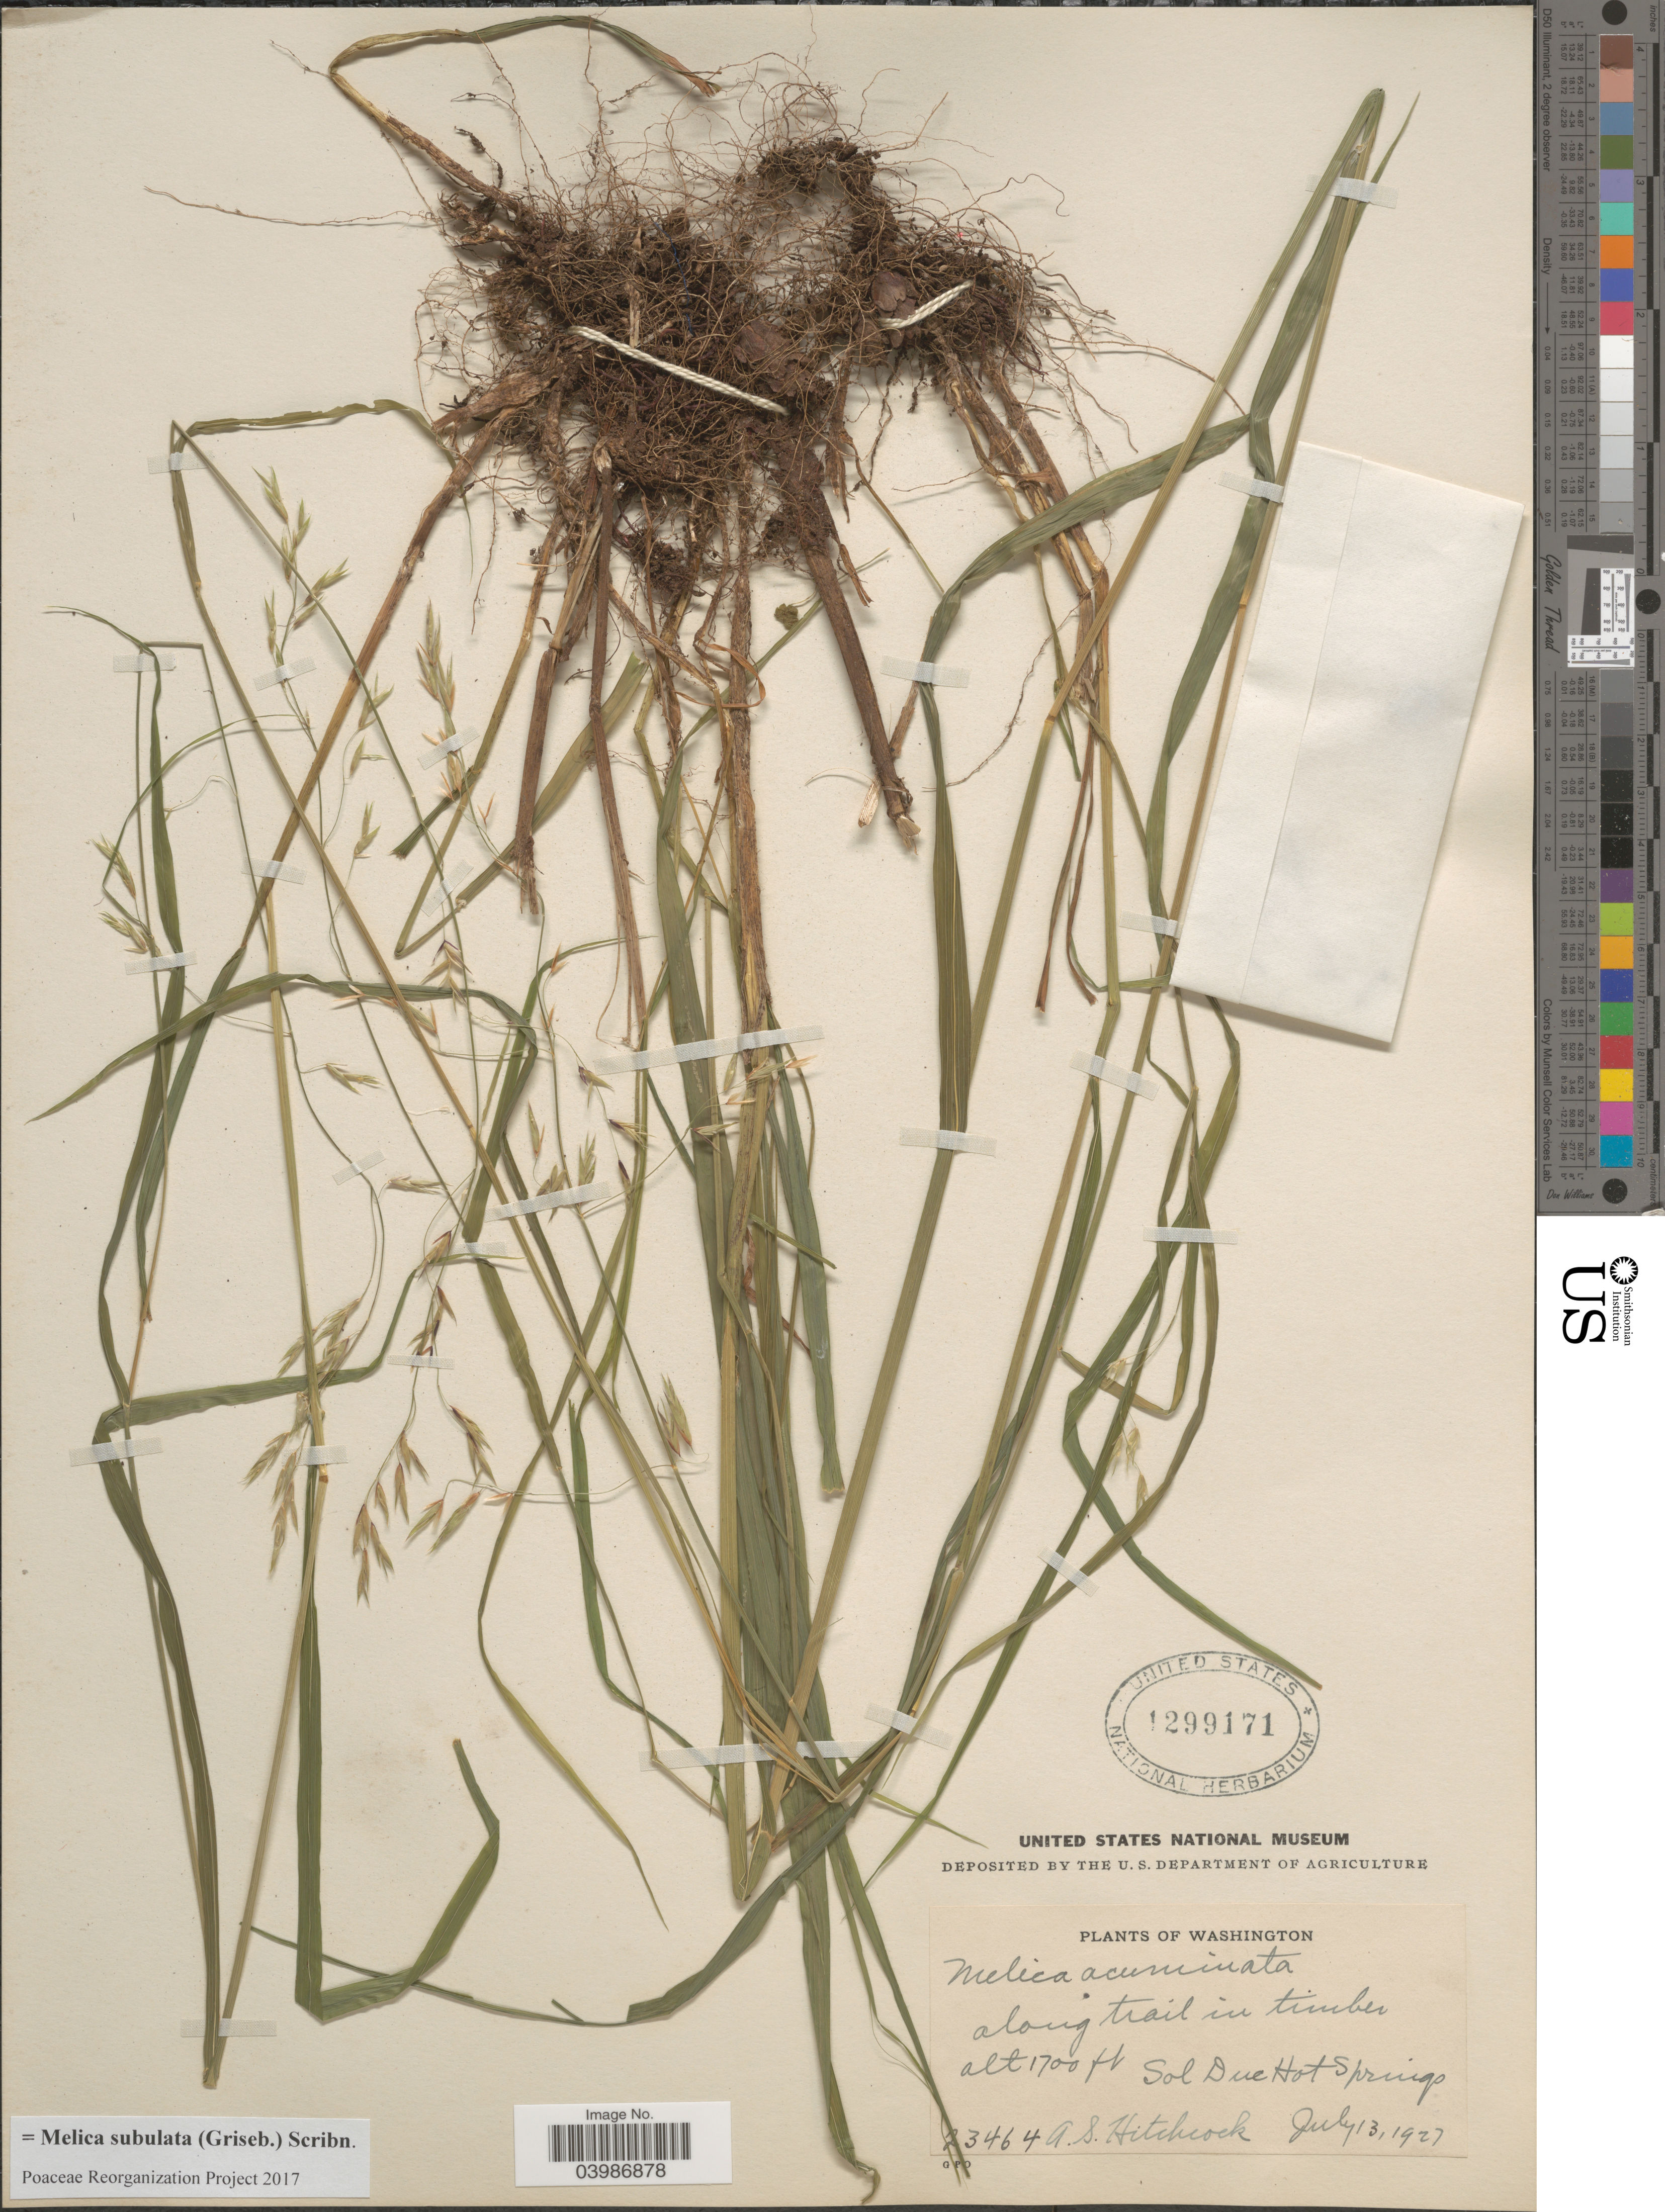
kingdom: Plantae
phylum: Tracheophyta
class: Liliopsida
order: Poales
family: Poaceae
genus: Melica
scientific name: Melica subulata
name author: (Griseb.) Scribn.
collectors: A. S. Hitchcock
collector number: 23464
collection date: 1927-07-13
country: United States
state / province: Washington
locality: Along trail in timber. Sol Duc Hot Springs.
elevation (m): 518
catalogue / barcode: US 1299171